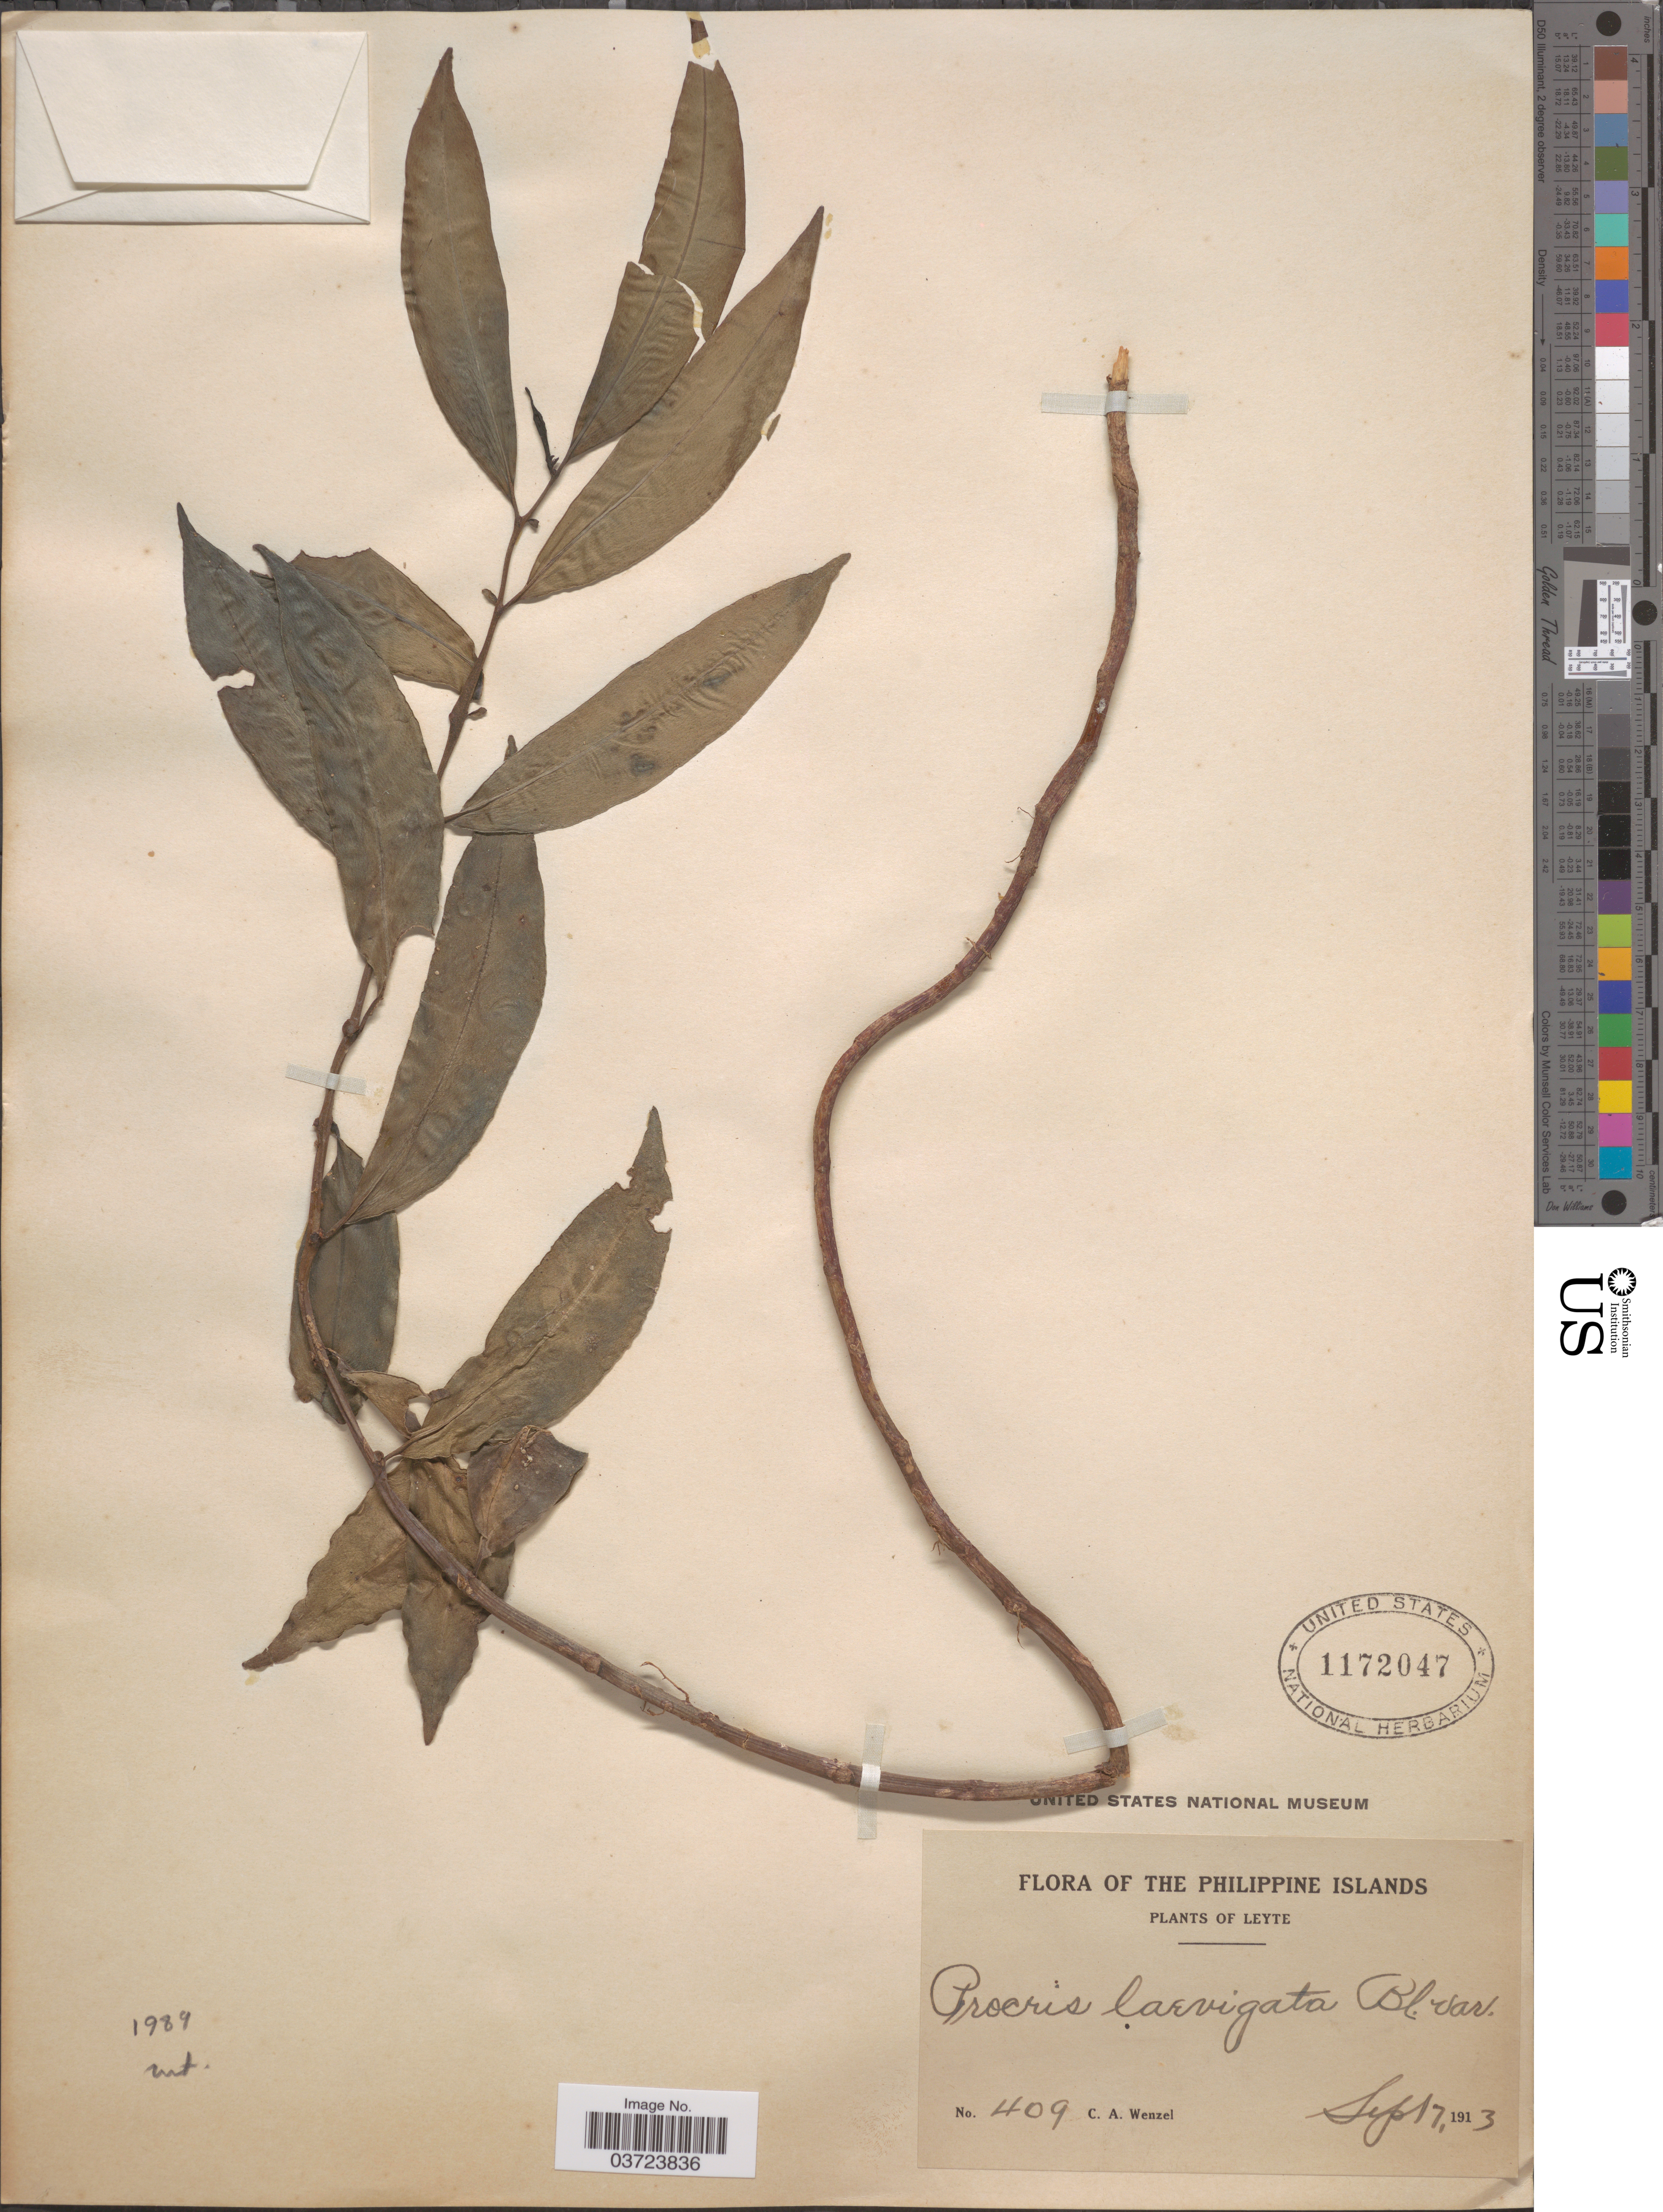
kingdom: Plantae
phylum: Tracheophyta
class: Magnoliopsida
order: Rosales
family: Urticaceae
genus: Procris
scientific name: Procris laevigata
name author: Blume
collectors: C. Wenzel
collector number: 409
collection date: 1913-09-07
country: Philippines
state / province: Eastern Visayas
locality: Philippine Islands. Leyte.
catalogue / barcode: US 1172047